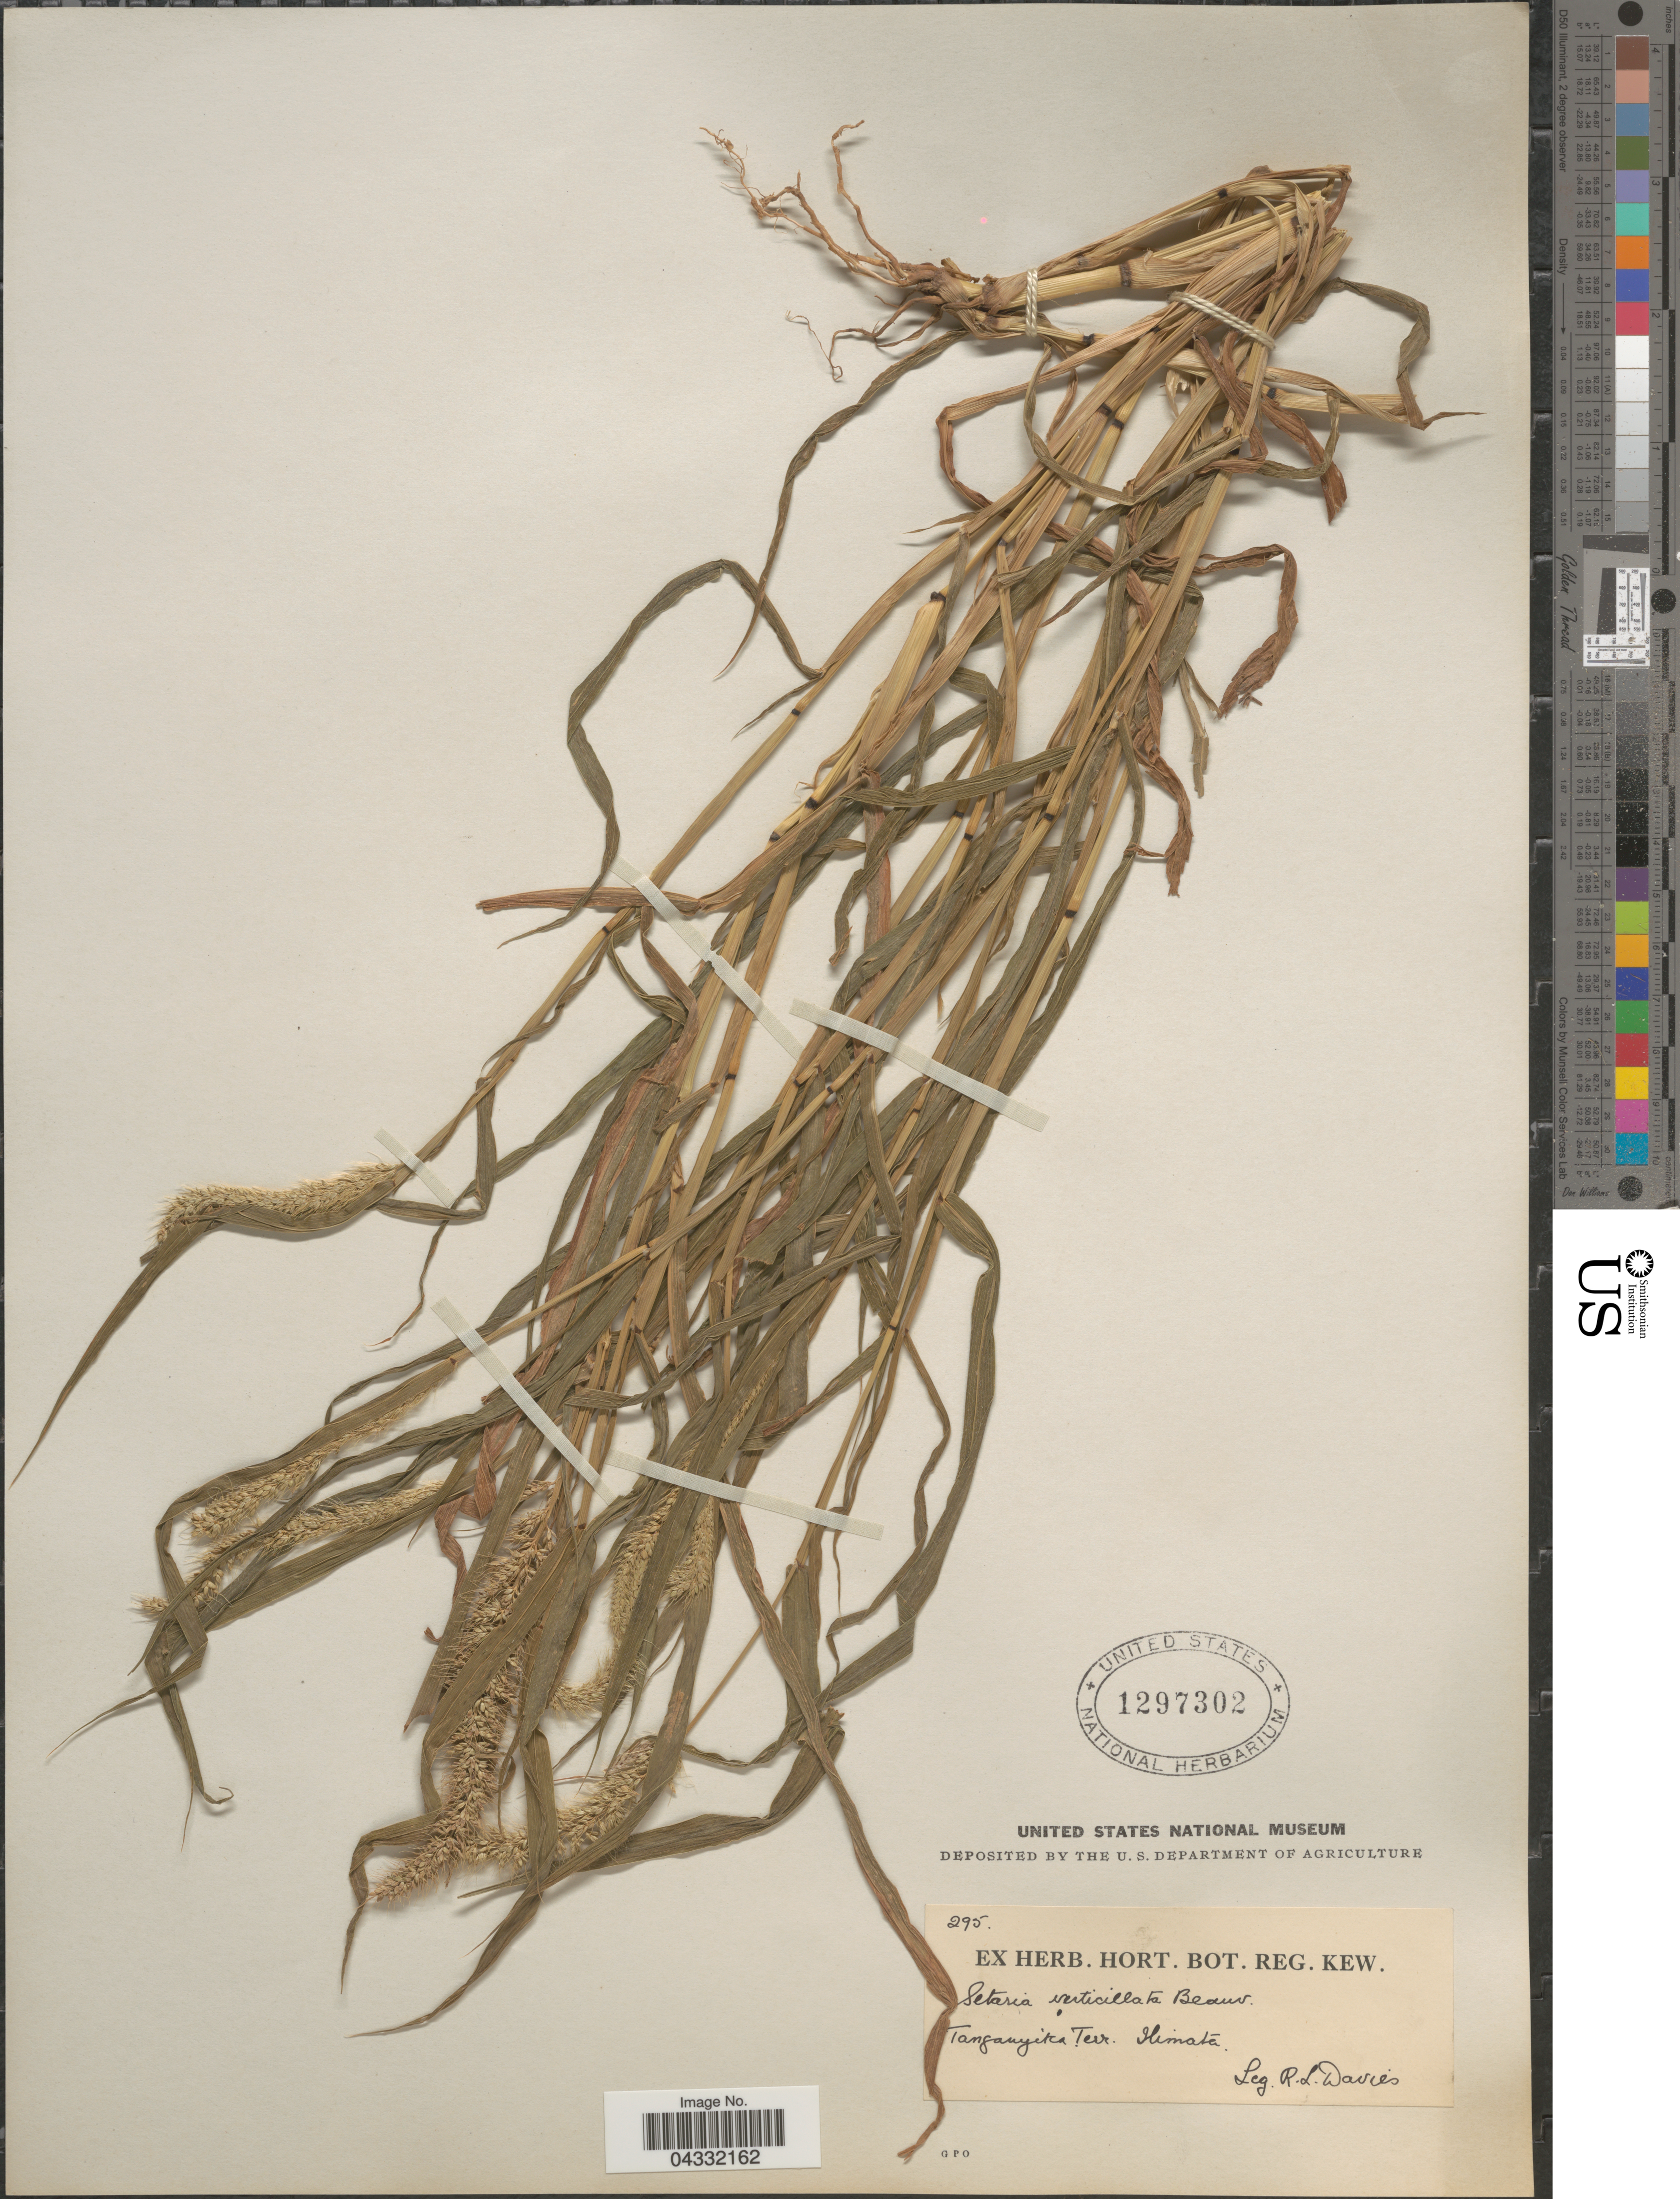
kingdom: Plantae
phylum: Tracheophyta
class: Liliopsida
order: Poales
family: Poaceae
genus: Setaria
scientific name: Setaria verticillata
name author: (L.) P. Beauv.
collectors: R. Davies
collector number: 295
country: Tanzania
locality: Tanganyika Terr. Ilimata.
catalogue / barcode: US 1297302